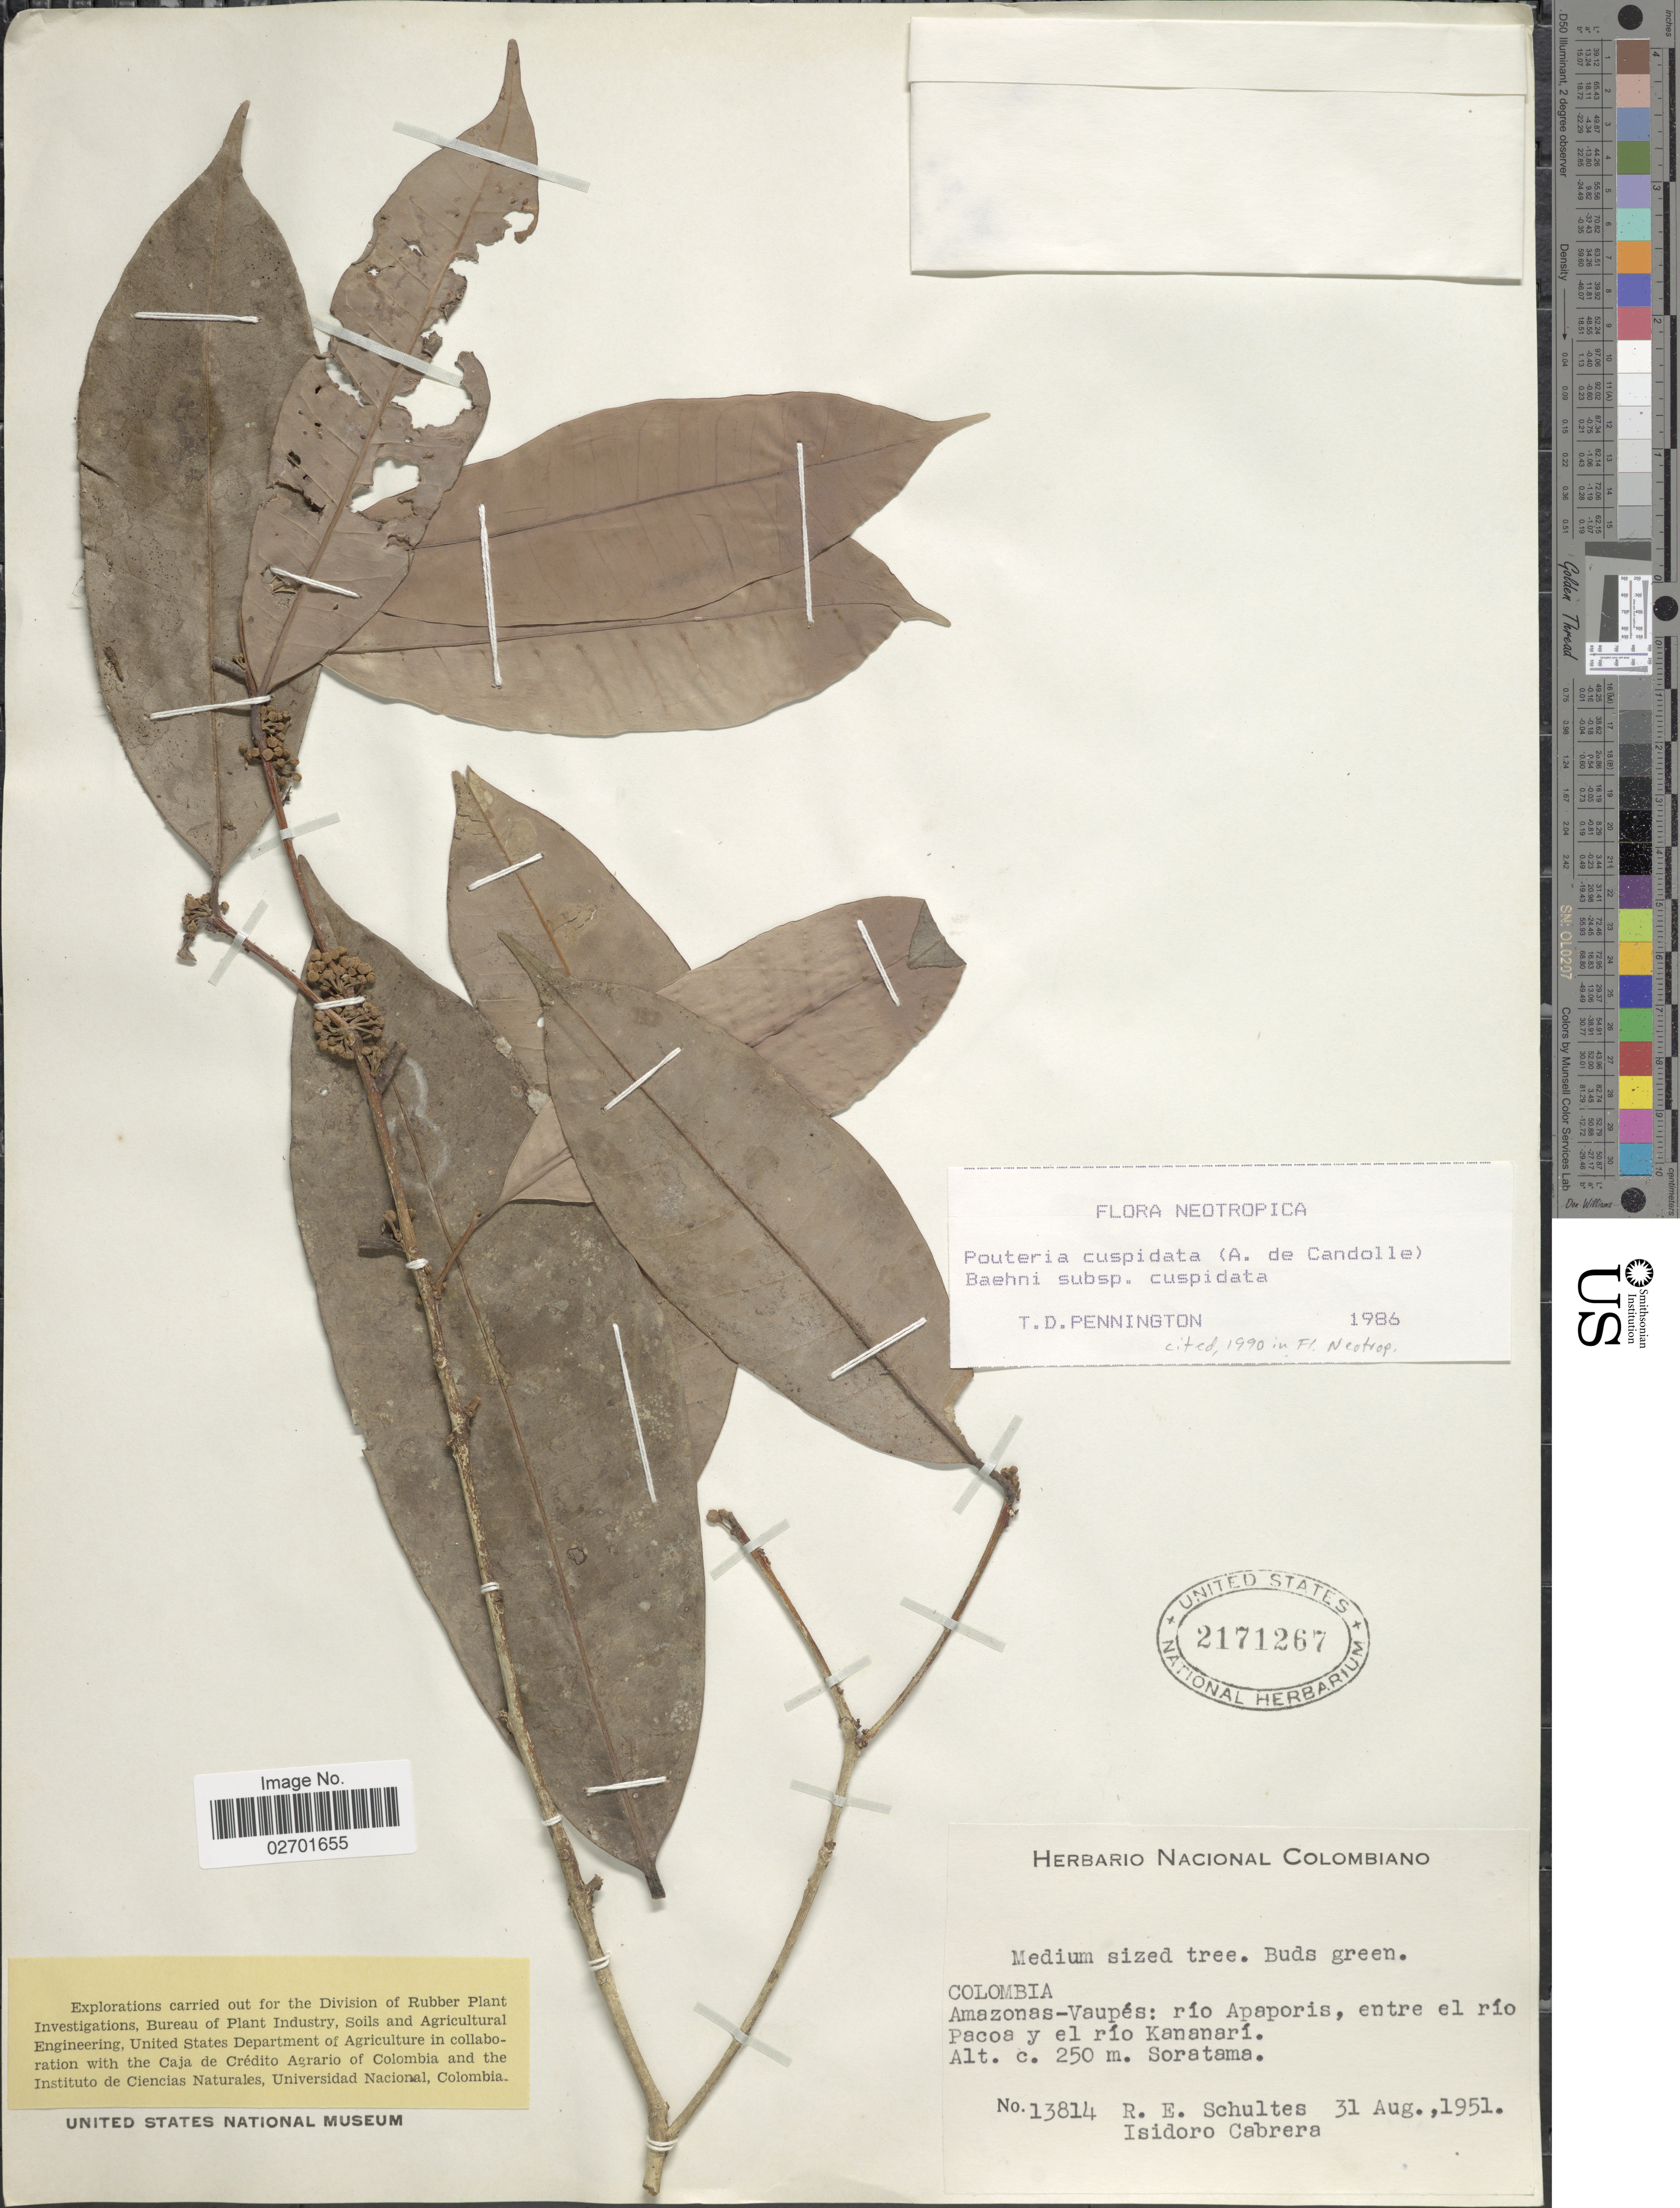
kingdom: Plantae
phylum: Tracheophyta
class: Magnoliopsida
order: Ericales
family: Sapotaceae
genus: Pouteria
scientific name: Pouteria cuspidata subsp. cuspidata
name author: (A. DC.) Baehni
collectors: R. E. Schultes & I. Cabrera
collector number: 13814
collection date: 1951-08-31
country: Colombia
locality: Amazonas-Vaupes, rio Apaporis, entre el rio Pacoa y el rio Kananari, Soratama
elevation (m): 250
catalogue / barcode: US 2171267